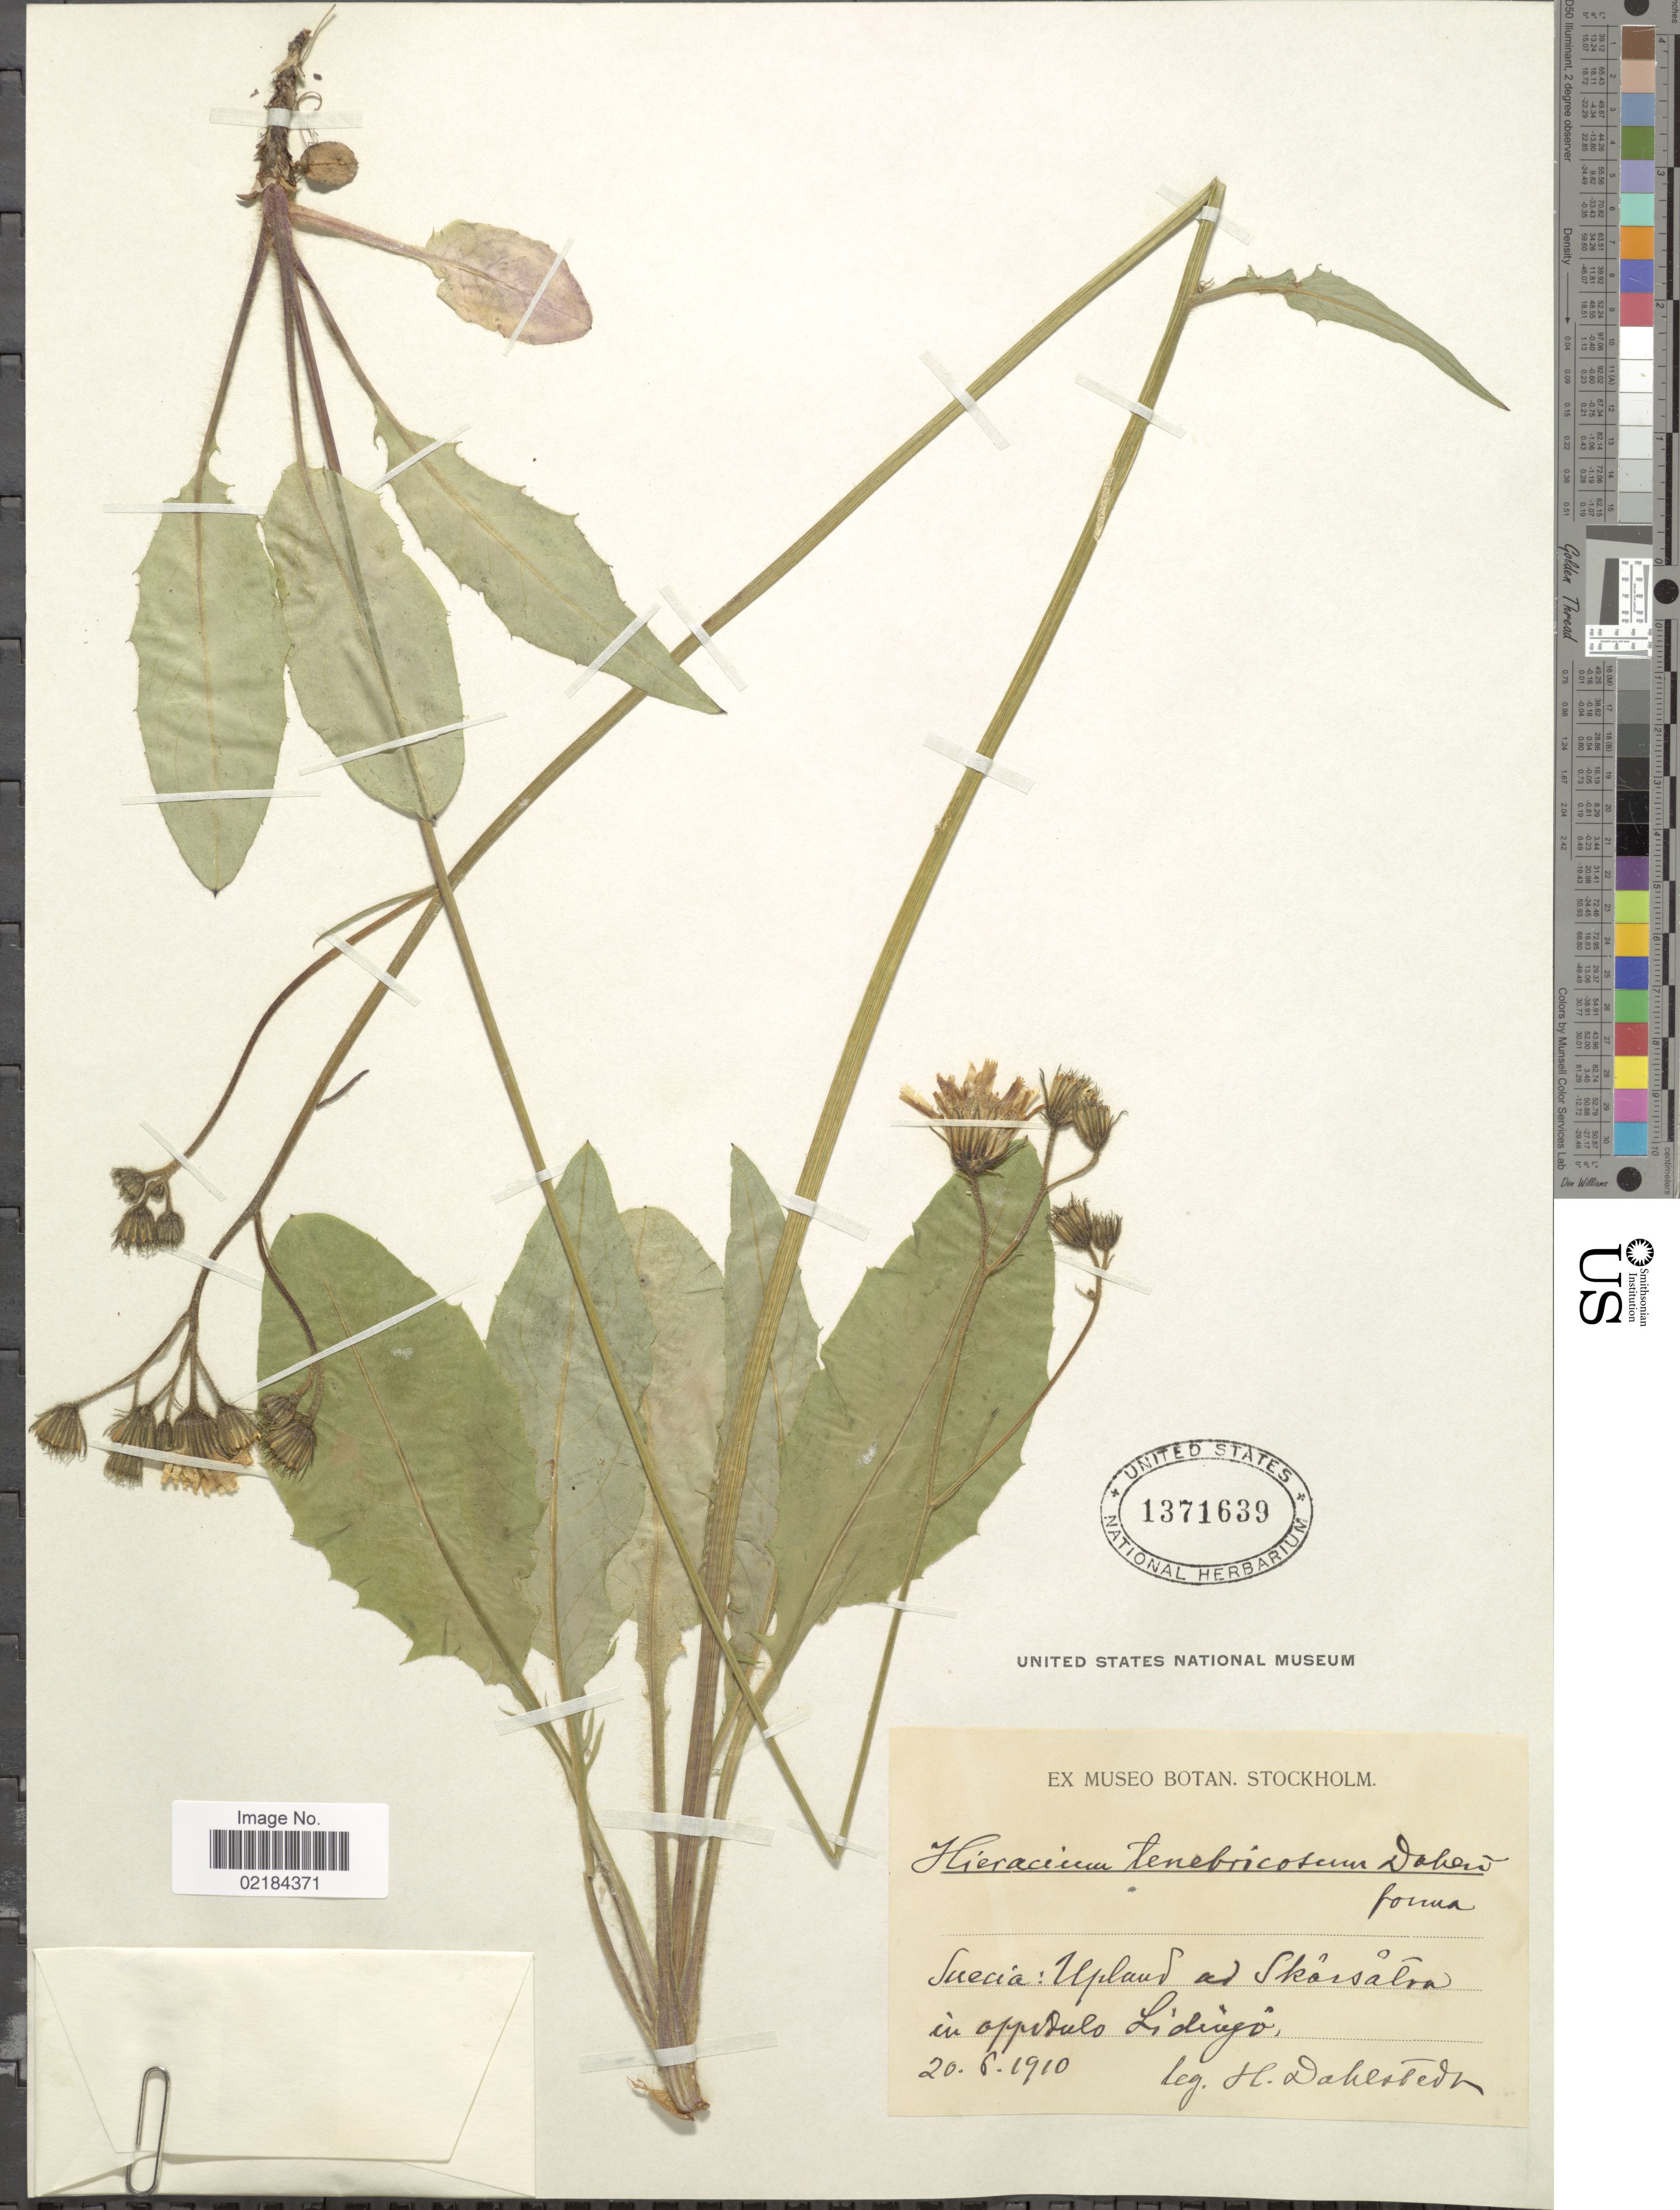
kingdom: Plantae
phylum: Tracheophyta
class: Magnoliopsida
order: Asterales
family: Asteraceae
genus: Hieracium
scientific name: Hieracium tenebricosum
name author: Dahlst. ex Dahlst.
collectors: H. G. Dahlstedt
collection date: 1910-08-20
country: Sweden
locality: Suecia: Upland ad Skärsätra in oppidulo Lidingö.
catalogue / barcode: US 1371639